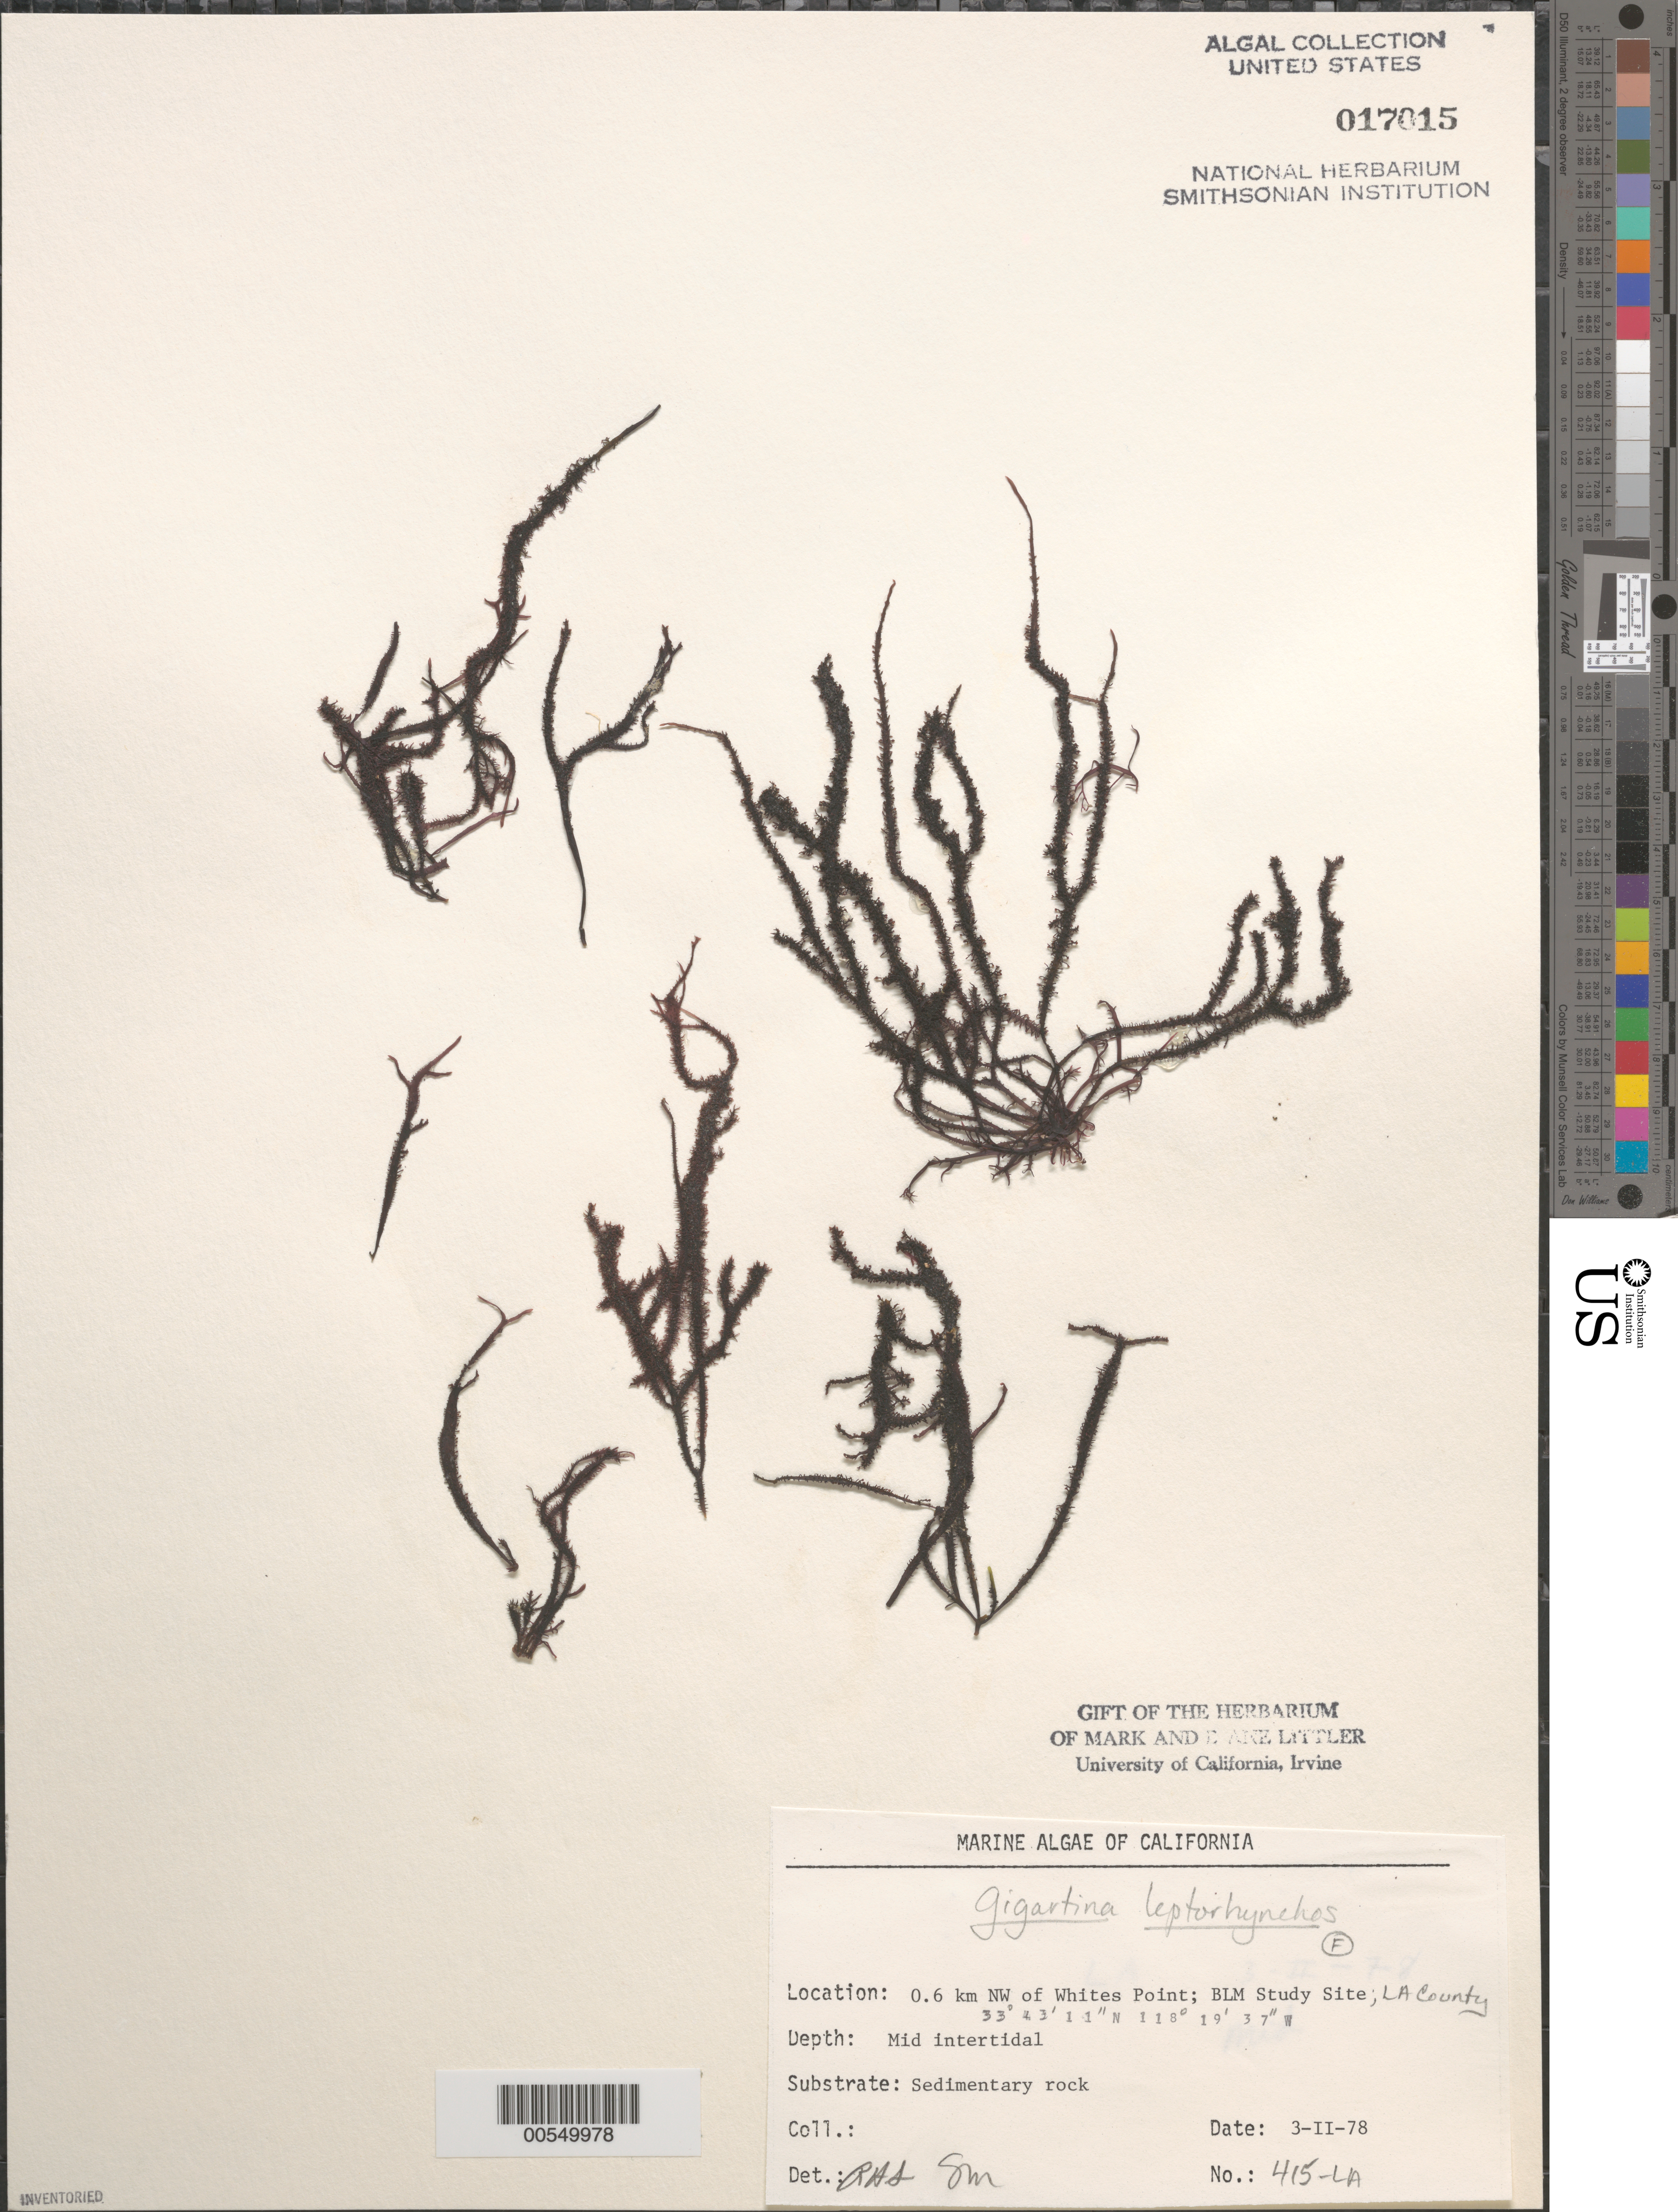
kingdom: Plantae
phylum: Rhodophyta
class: Florideophyceae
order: Gigartinales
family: Gigartinaceae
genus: Mazzaella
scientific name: Mazzaella leptorhynchos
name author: (J. Agardh) Leister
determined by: Algae name updating Project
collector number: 415-la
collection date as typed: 03 Feb 1978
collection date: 1978-02-03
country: United States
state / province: California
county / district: Los Angeles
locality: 0.6 km northwest of Whites Point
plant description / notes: BLM-SOCALBIGHT Rocky Intertidal Survey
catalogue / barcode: US 17015